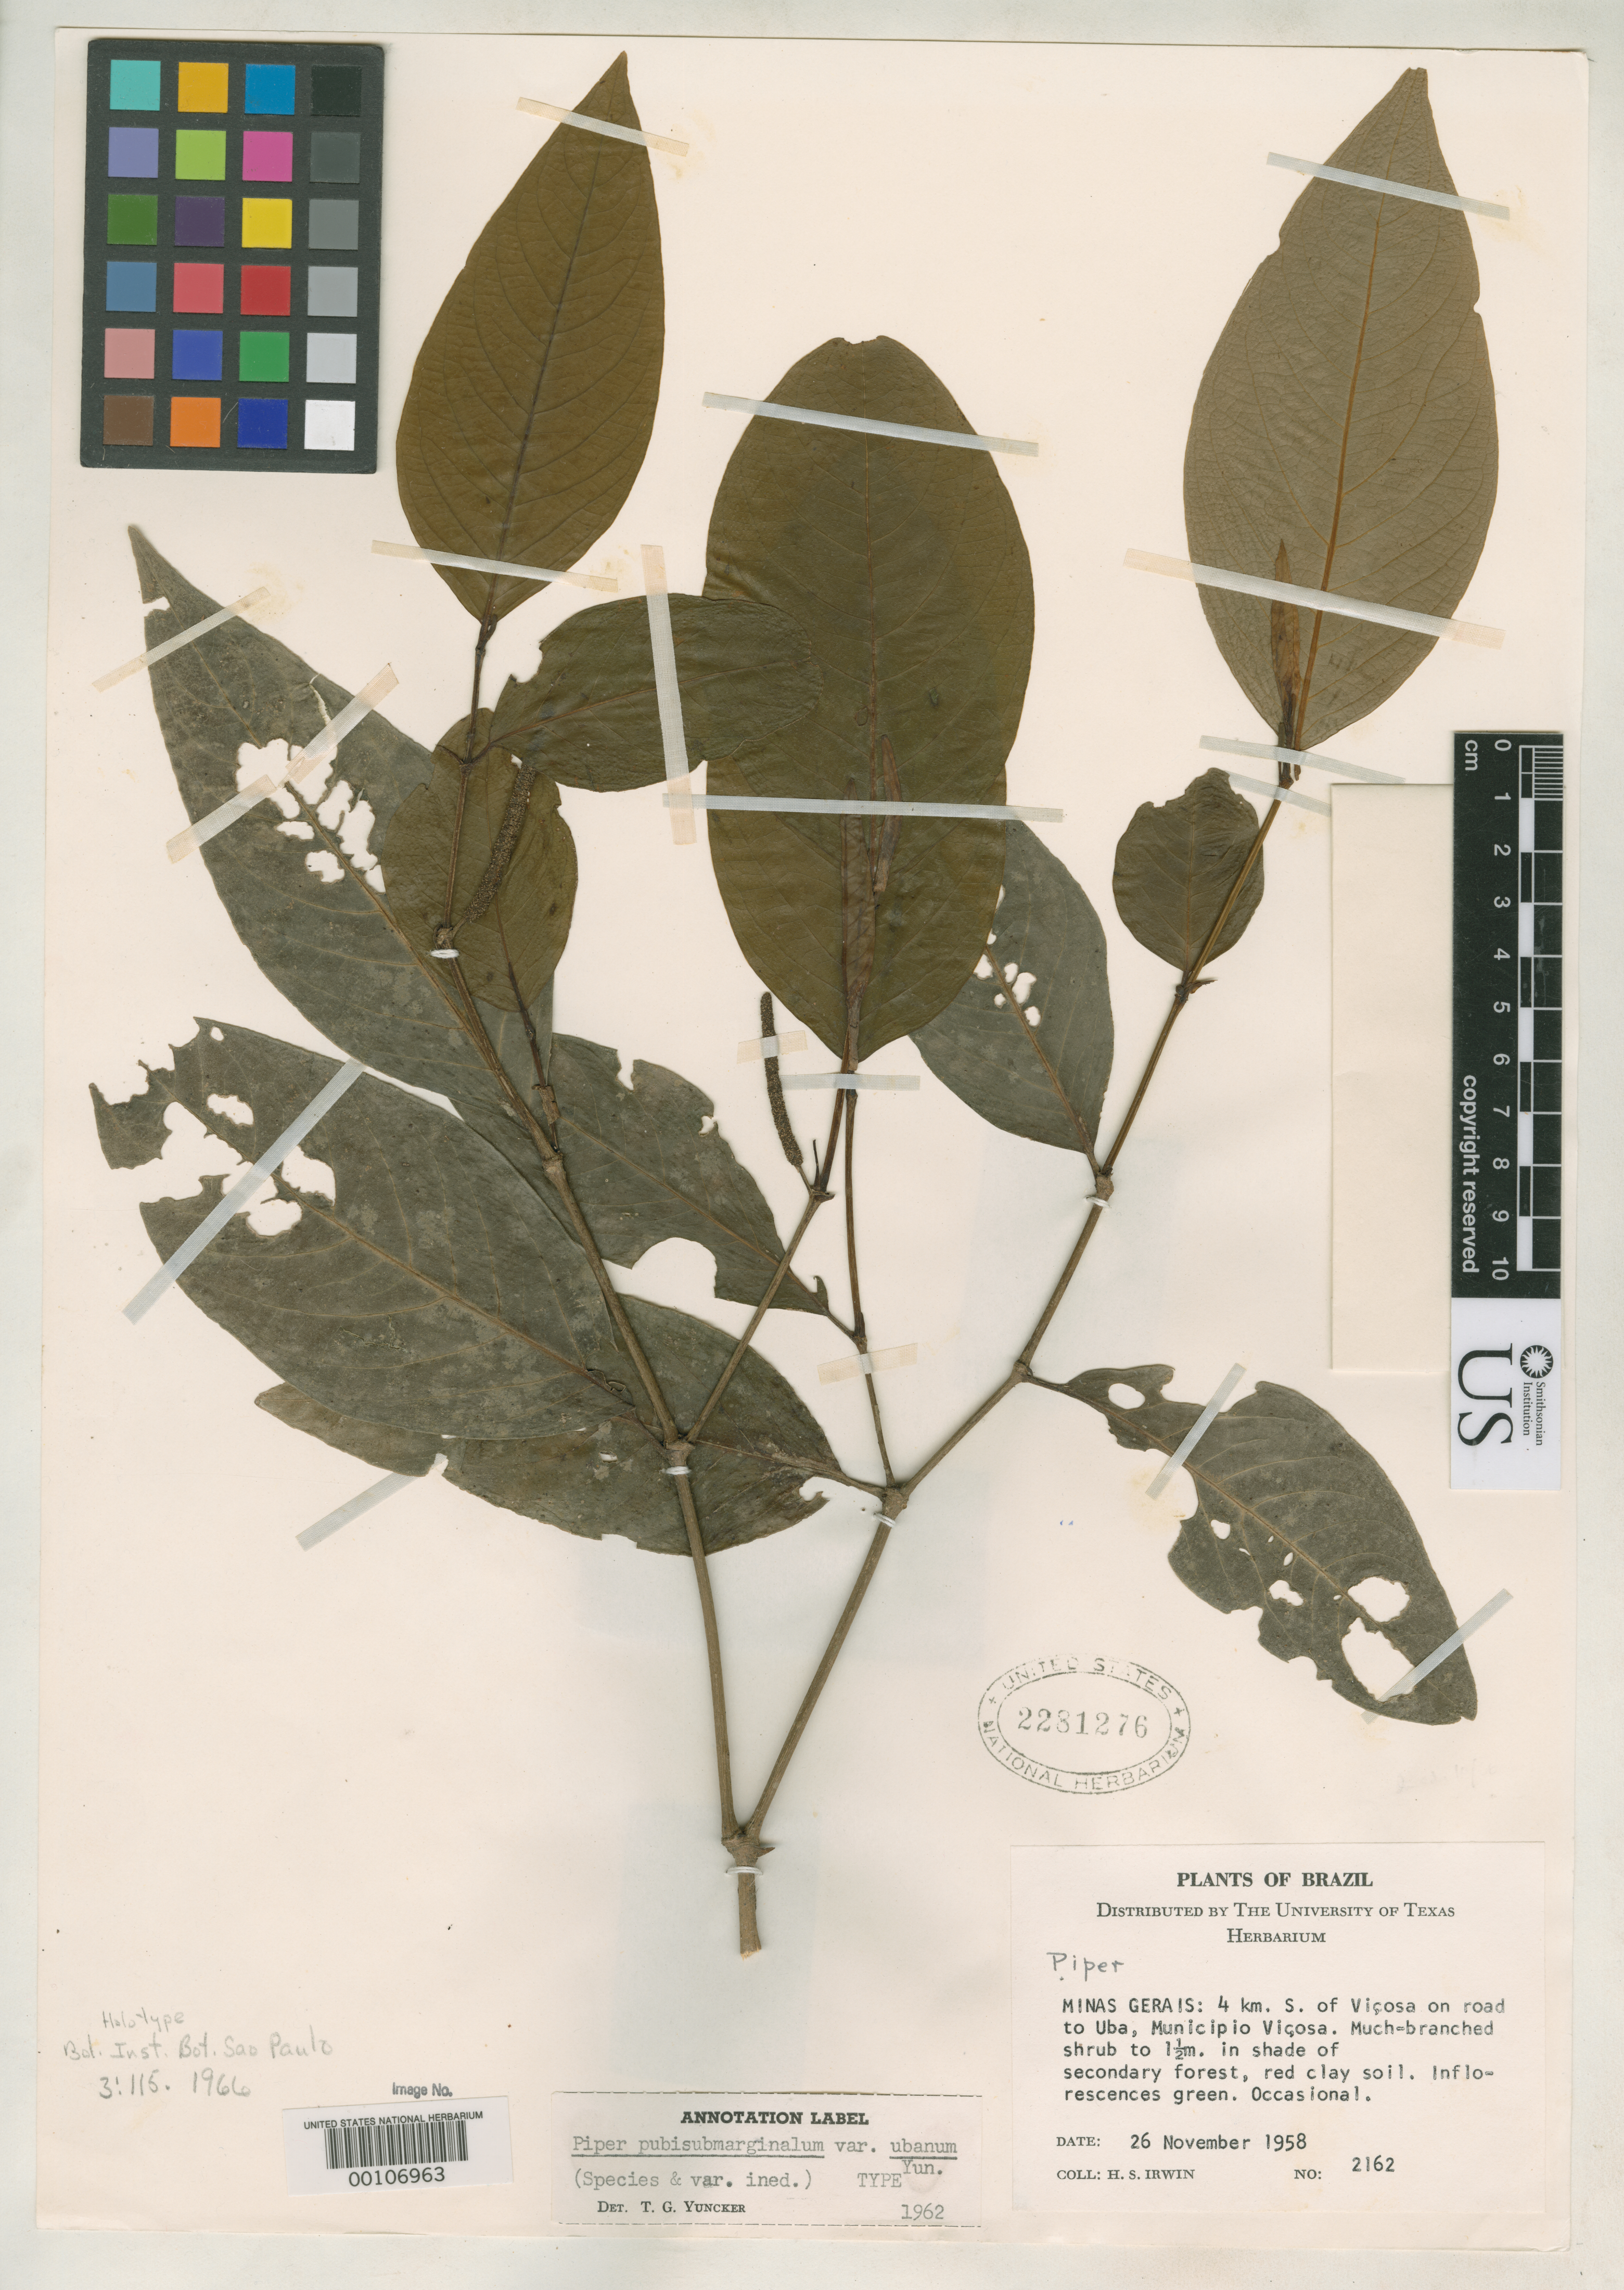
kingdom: Plantae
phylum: Tracheophyta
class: Magnoliopsida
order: Piperales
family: Piperaceae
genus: Piper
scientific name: Piper pubisubmarginalum var. ubanum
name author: Yunck.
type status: Holotype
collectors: H. Irwin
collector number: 2162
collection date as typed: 26 Nov 1958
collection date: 1958-11-26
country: Brazil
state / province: Minas Gerais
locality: Vicosa, road to Uba.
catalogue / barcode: US 2281276